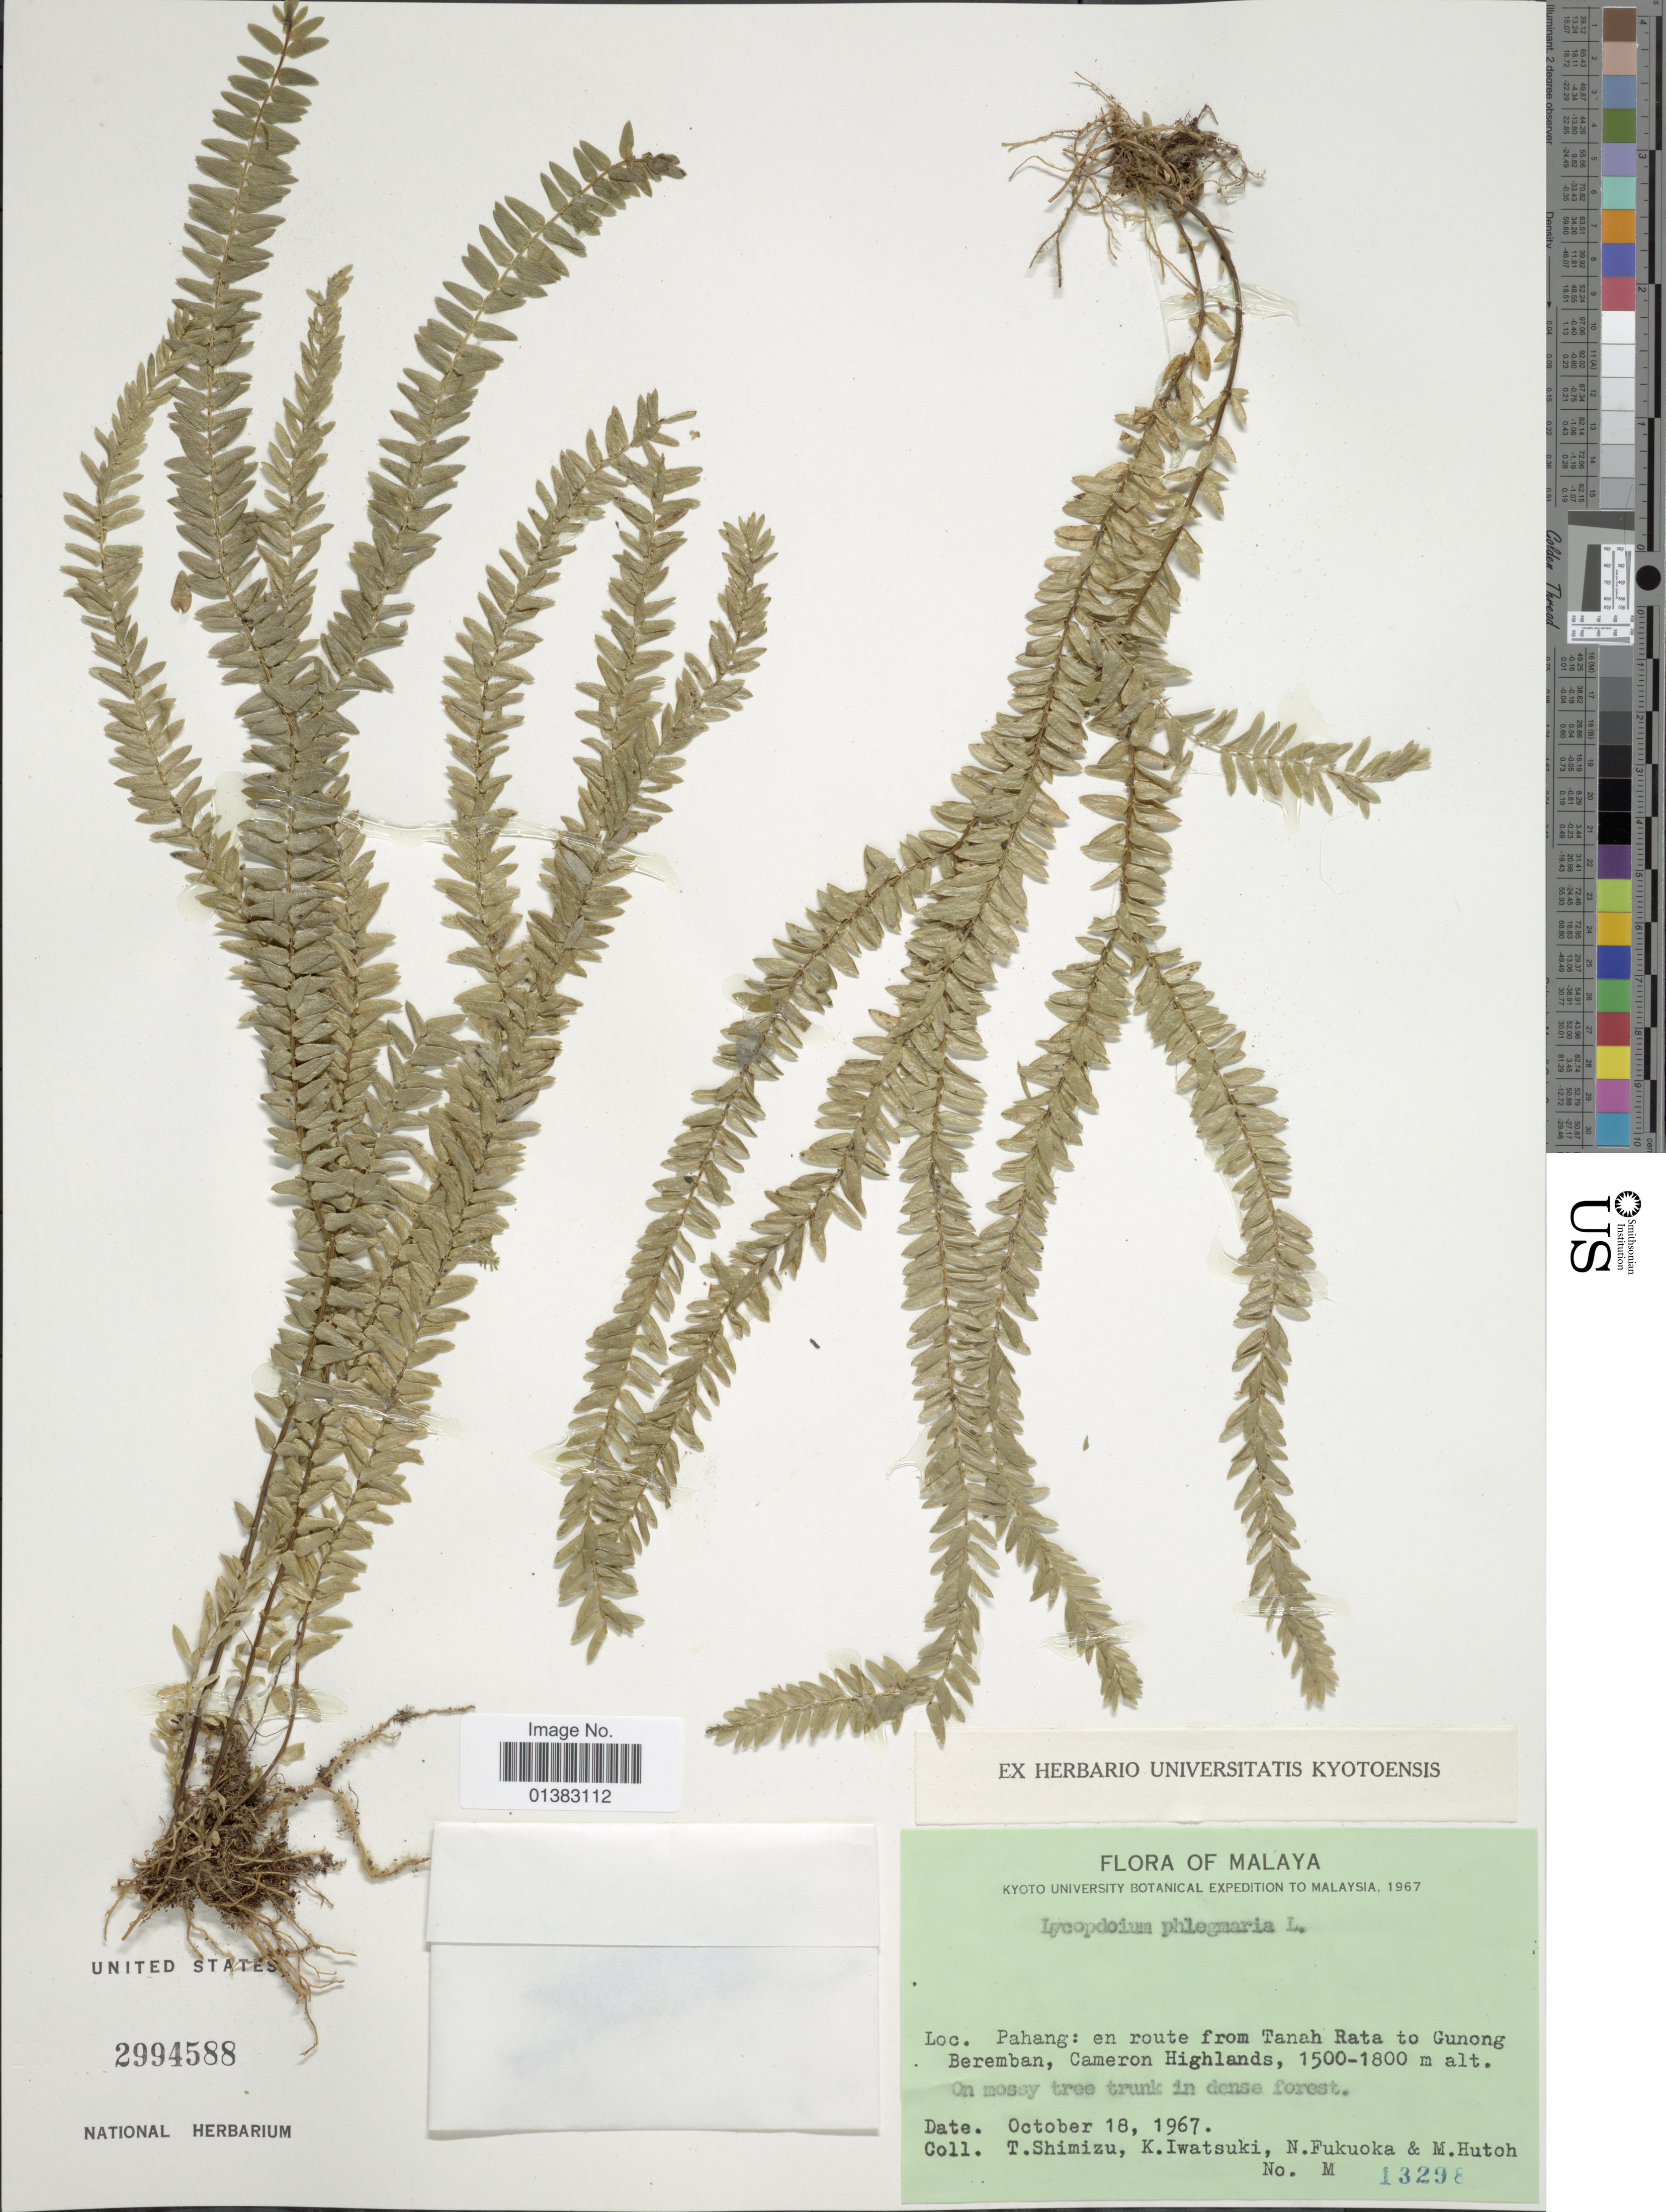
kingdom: Plantae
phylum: Tracheophyta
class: Lycopodiopsida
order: Lycopodiales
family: Lycopodiaceae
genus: Phlegmariurus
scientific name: Phlegmariurus fordii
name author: (Baker) Ching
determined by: Field, A. R.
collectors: T. Shimizu, K. Iwatsuki, N. Fukuoka & M. Hutoh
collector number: M13298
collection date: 1967-10-18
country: Malaysia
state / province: Pahang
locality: Malaya, en route from Tanah Rata to Gunong Beremban, Cameron Highlands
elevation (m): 1500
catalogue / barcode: US 2994588